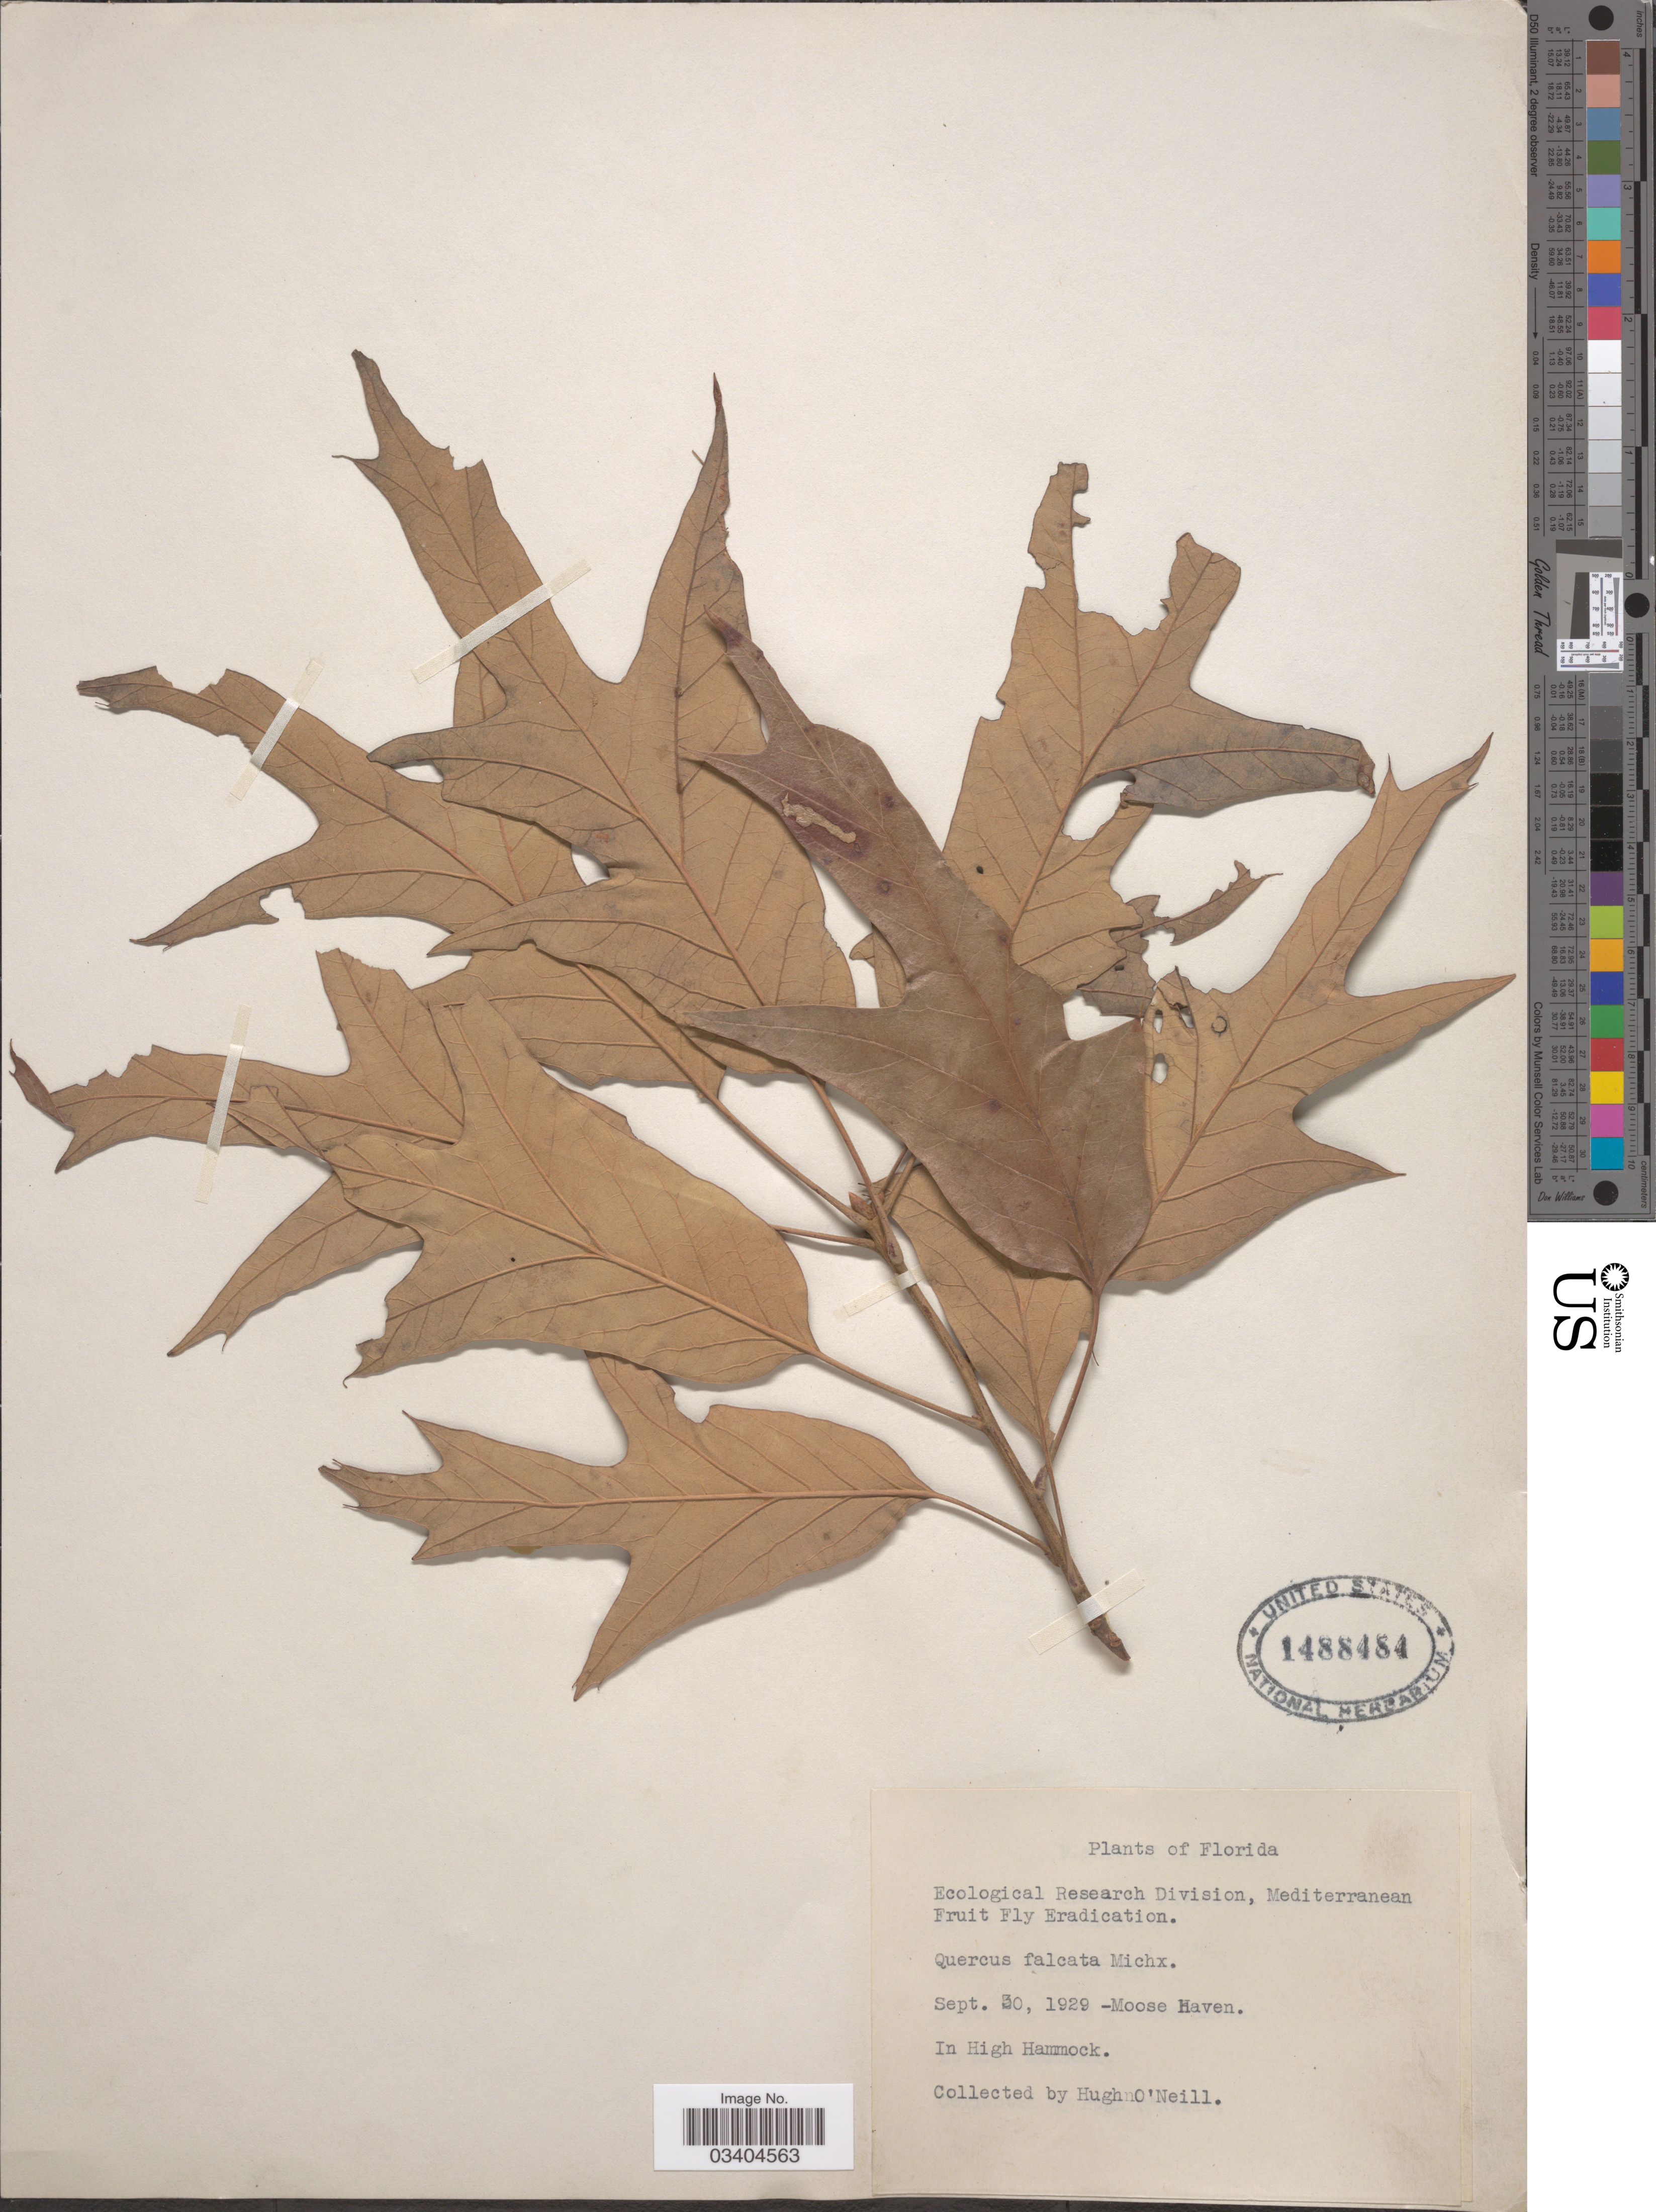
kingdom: Plantae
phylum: Tracheophyta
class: Magnoliopsida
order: Fagales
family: Fagaceae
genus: Quercus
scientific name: Quercus falcata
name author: Michx.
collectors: H. O'Neill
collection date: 1929-09-30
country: United States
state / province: Florida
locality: Moose Haven. In High Hammock.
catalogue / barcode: US 1488484